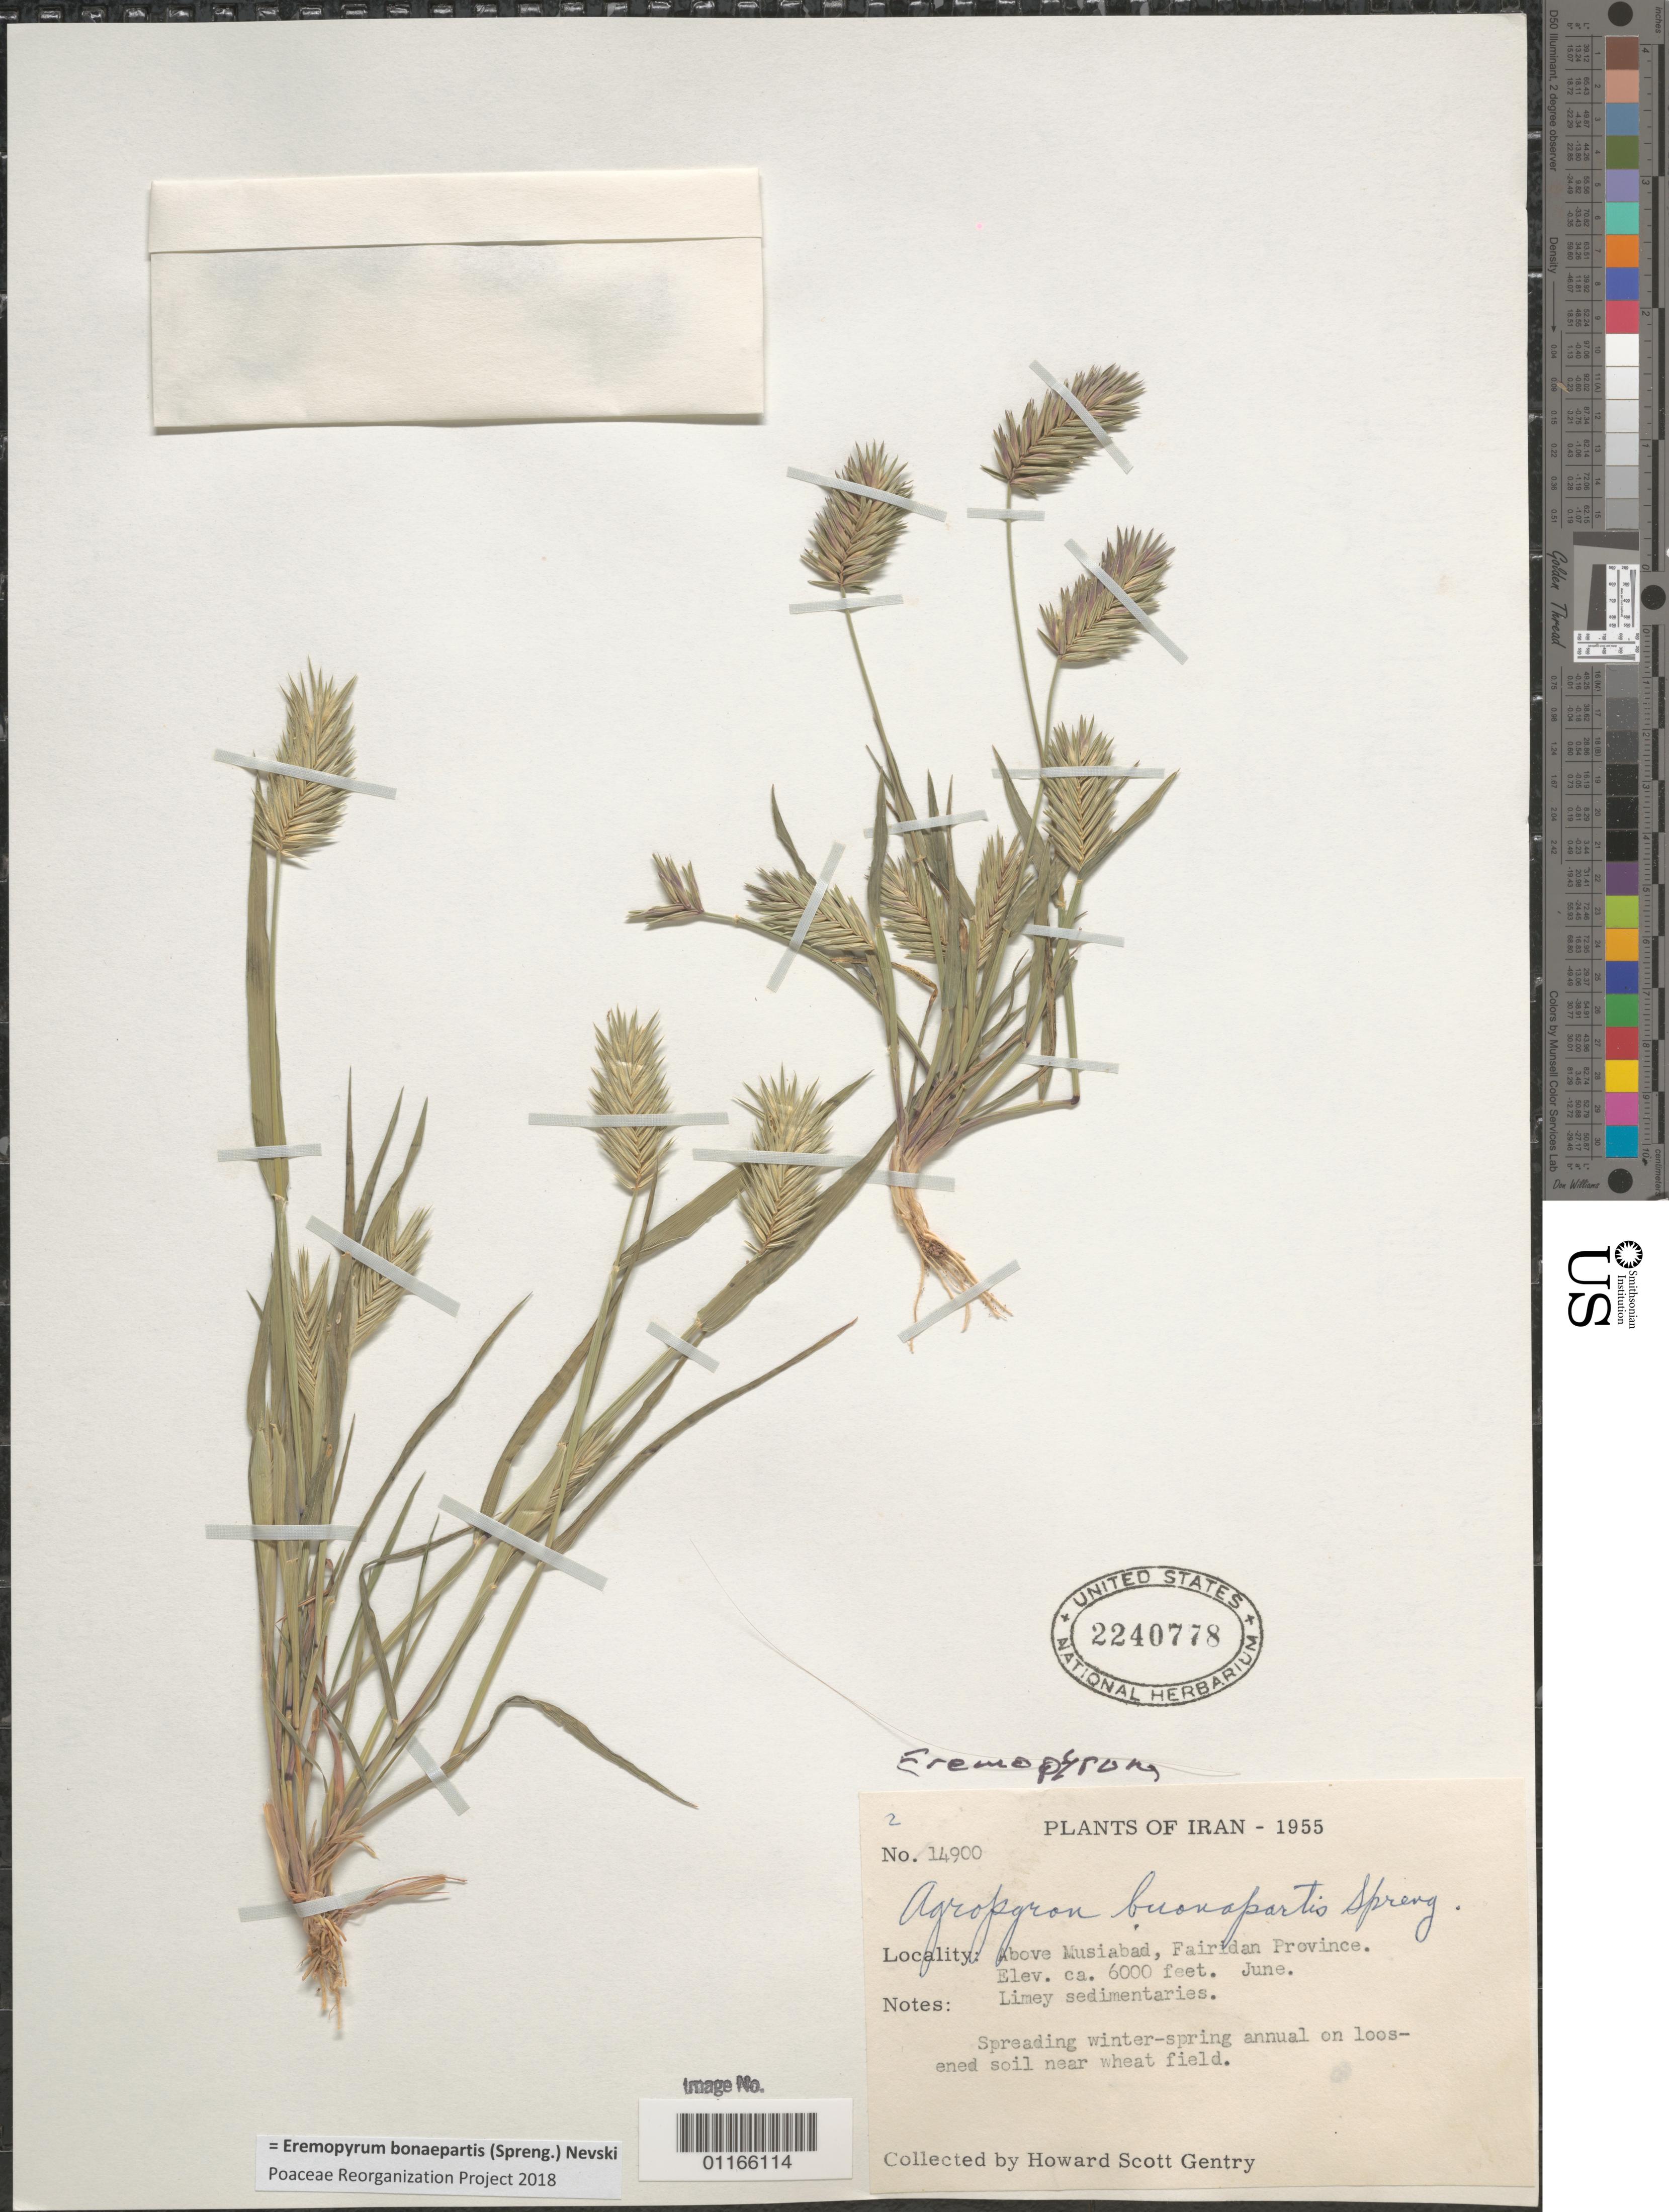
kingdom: Plantae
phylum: Tracheophyta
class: Liliopsida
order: Poales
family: Poaceae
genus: Agropyron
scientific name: Agropyron bonaepartis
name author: (Spreng.) Durand & Schinz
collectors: H. S. Gentry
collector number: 14900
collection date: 1955-06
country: Iran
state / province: Fairidan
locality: Above Musiabad.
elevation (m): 1829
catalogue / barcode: US 2240778